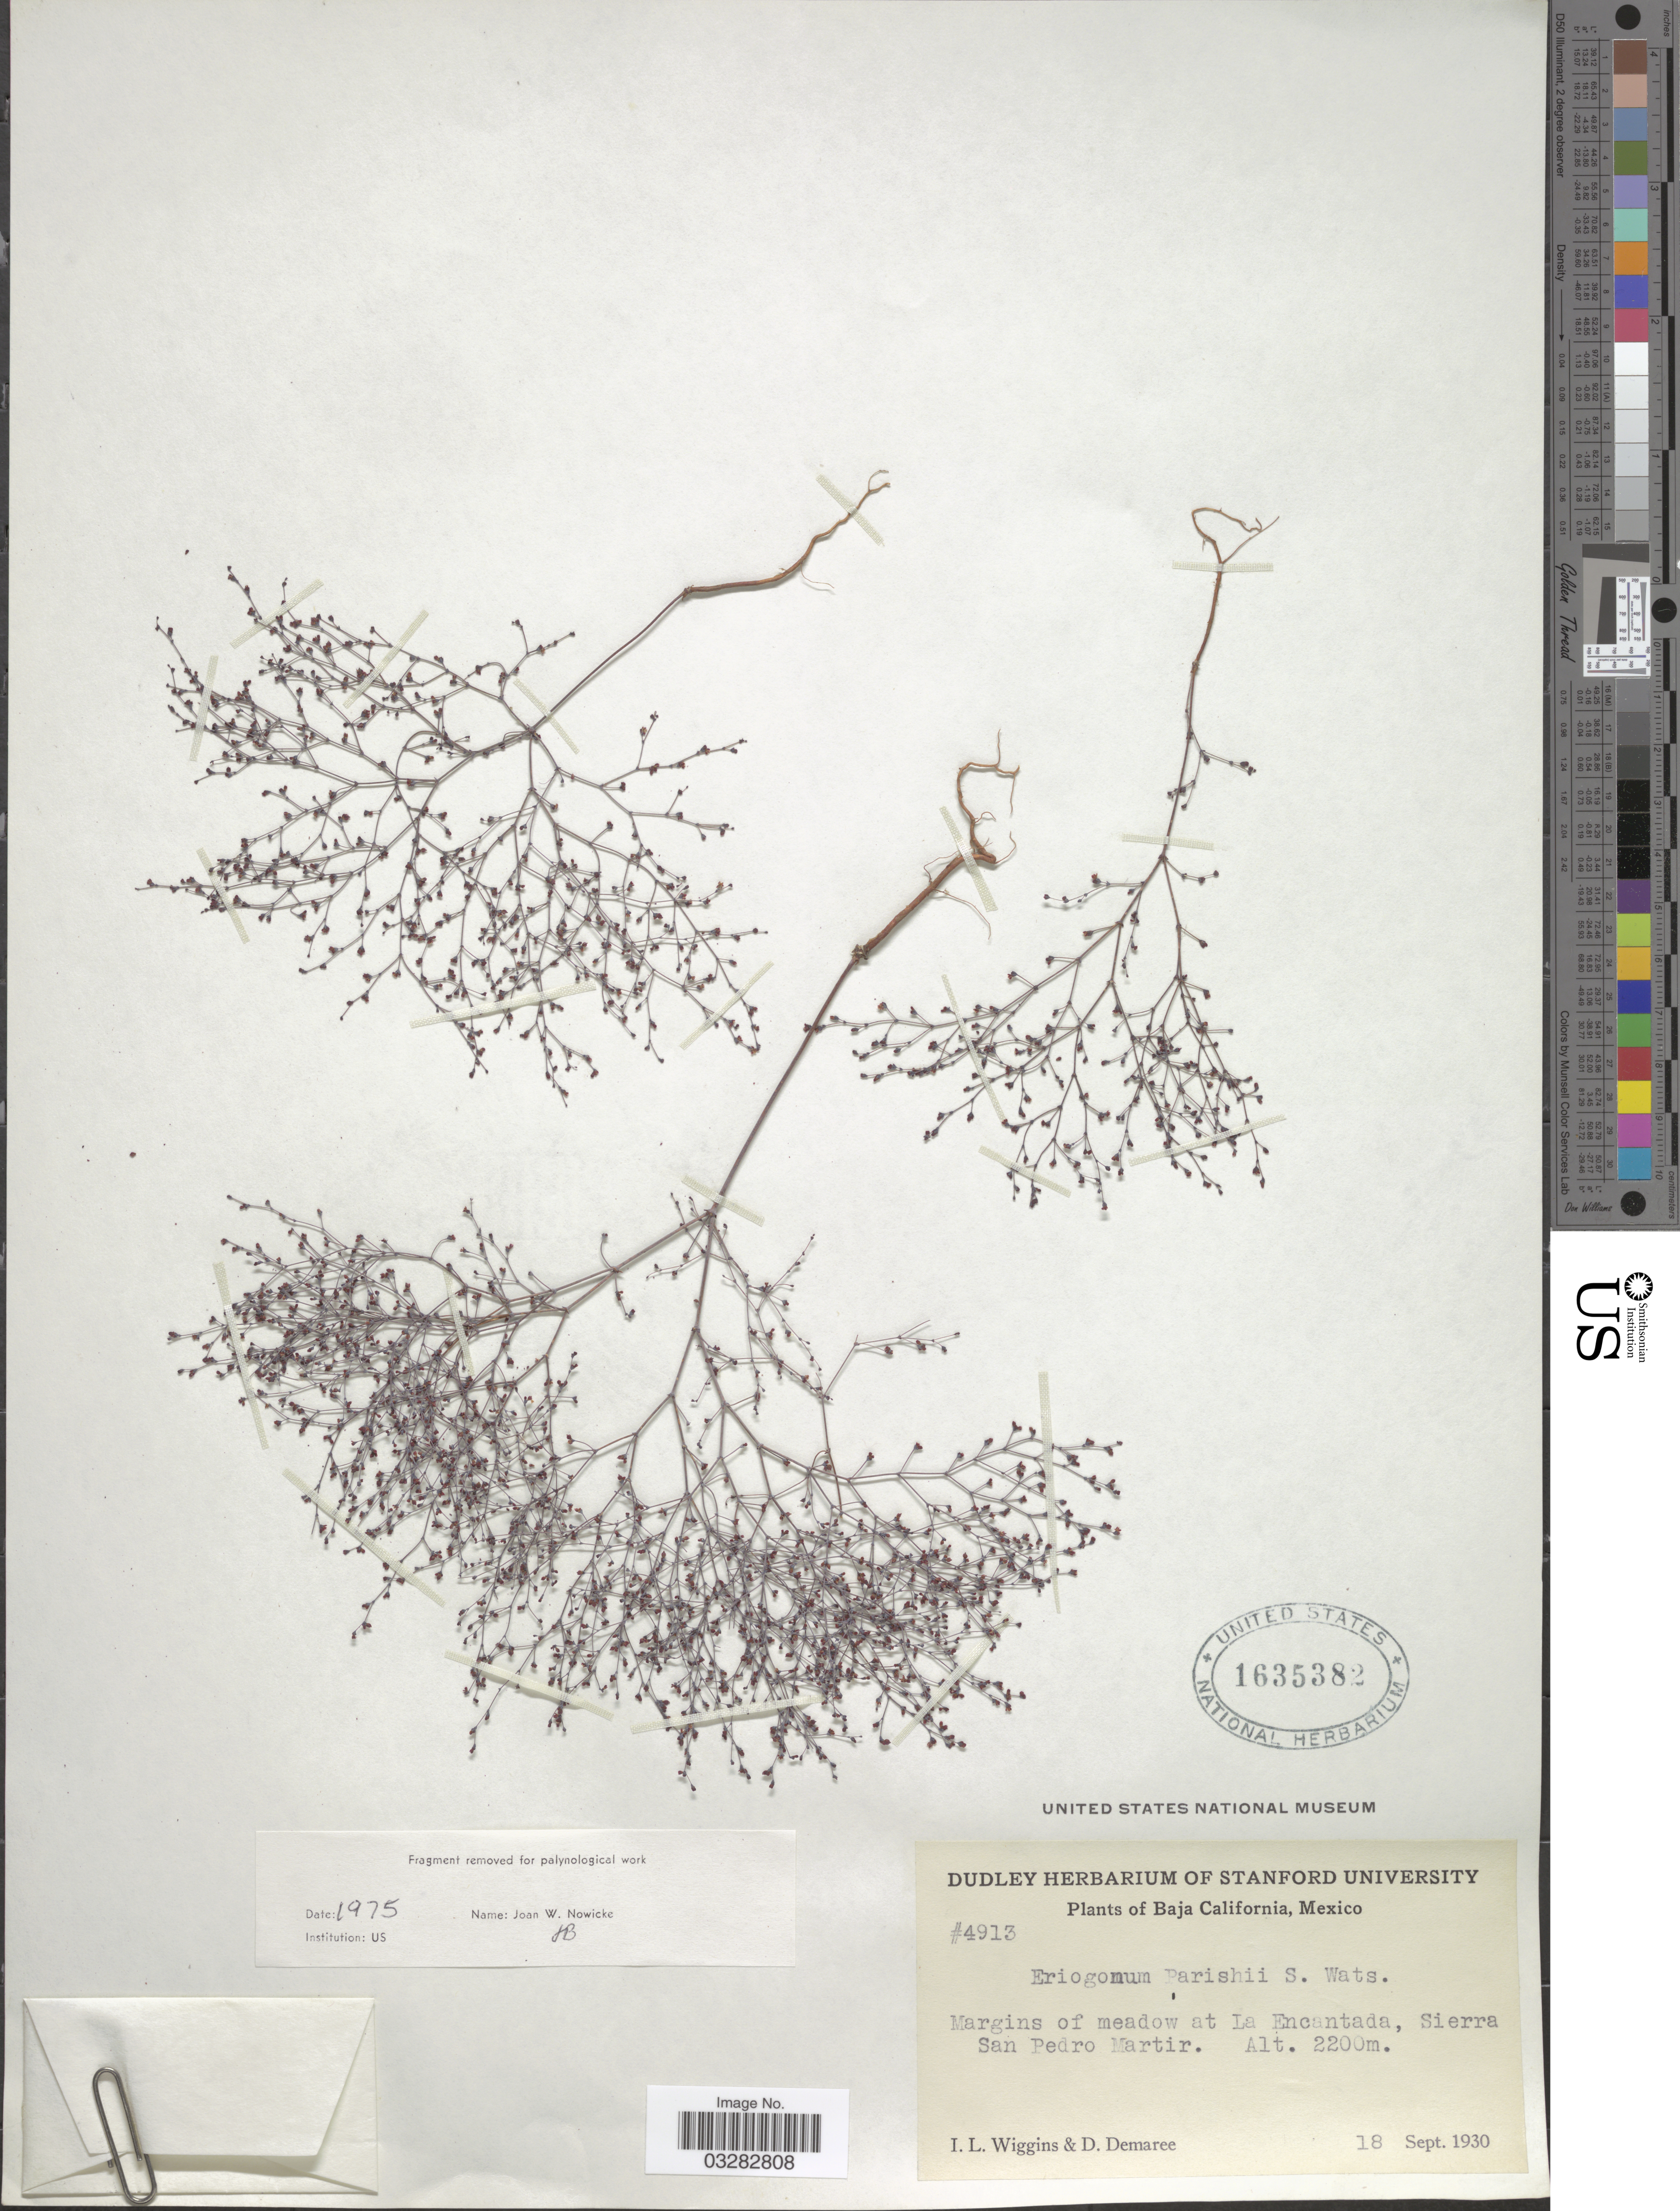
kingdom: Plantae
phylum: Tracheophyta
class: Magnoliopsida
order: Caryophyllales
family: Polygonaceae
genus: Eriogonum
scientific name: Eriogonum parishii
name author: S. Watson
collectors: I. L. Wiggins & D. Demaree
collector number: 4913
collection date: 1930-09-18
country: Mexico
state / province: Baja California Norte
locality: Margins of meadow at La Encantada, Sierra San Pedro Martir.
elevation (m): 2200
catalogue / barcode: US 1635382